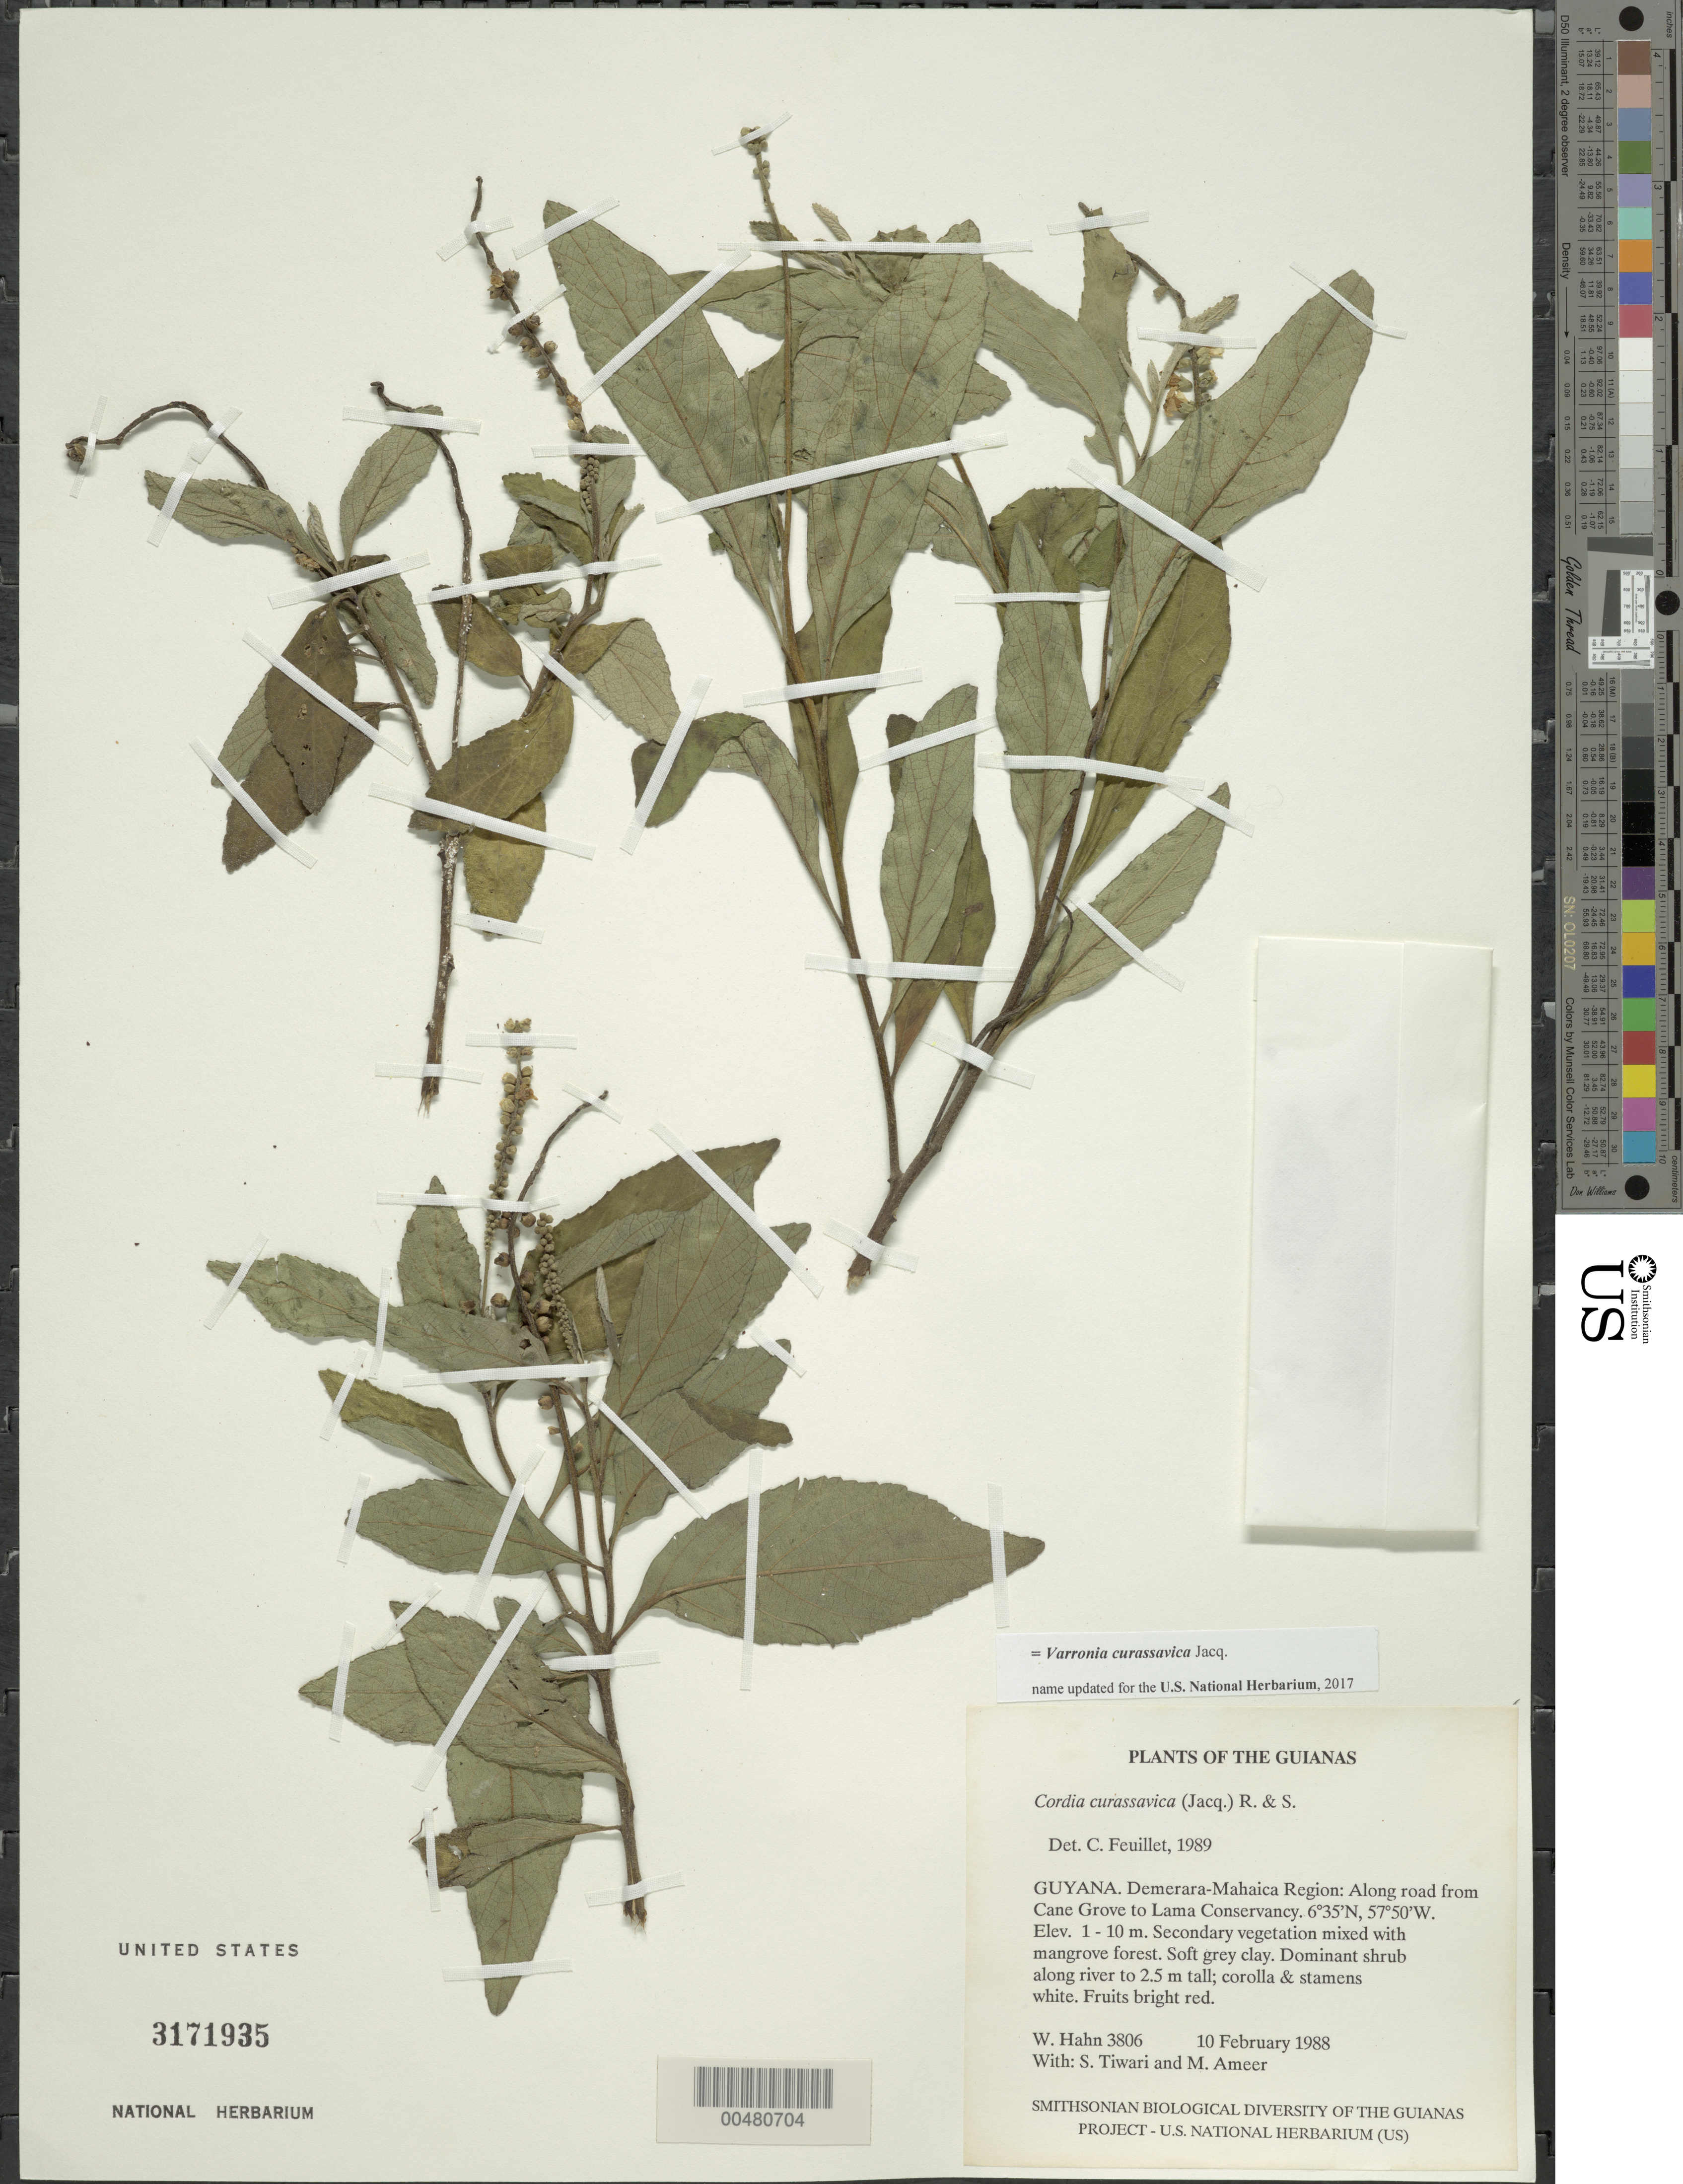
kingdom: Plantae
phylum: Tracheophyta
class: Magnoliopsida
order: Boraginales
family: Cordiaceae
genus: Varronia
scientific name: Varronia curassavica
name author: Jacq.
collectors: W. Hahn, S. Tiwari & M. Ameer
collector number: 3806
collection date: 1988-02-10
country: Guyana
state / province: Demerara-Mahaica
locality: Demerara-Mahaica Region: Along road from Cane Grove to Lama Conservancy.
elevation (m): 1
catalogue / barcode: US 3171935